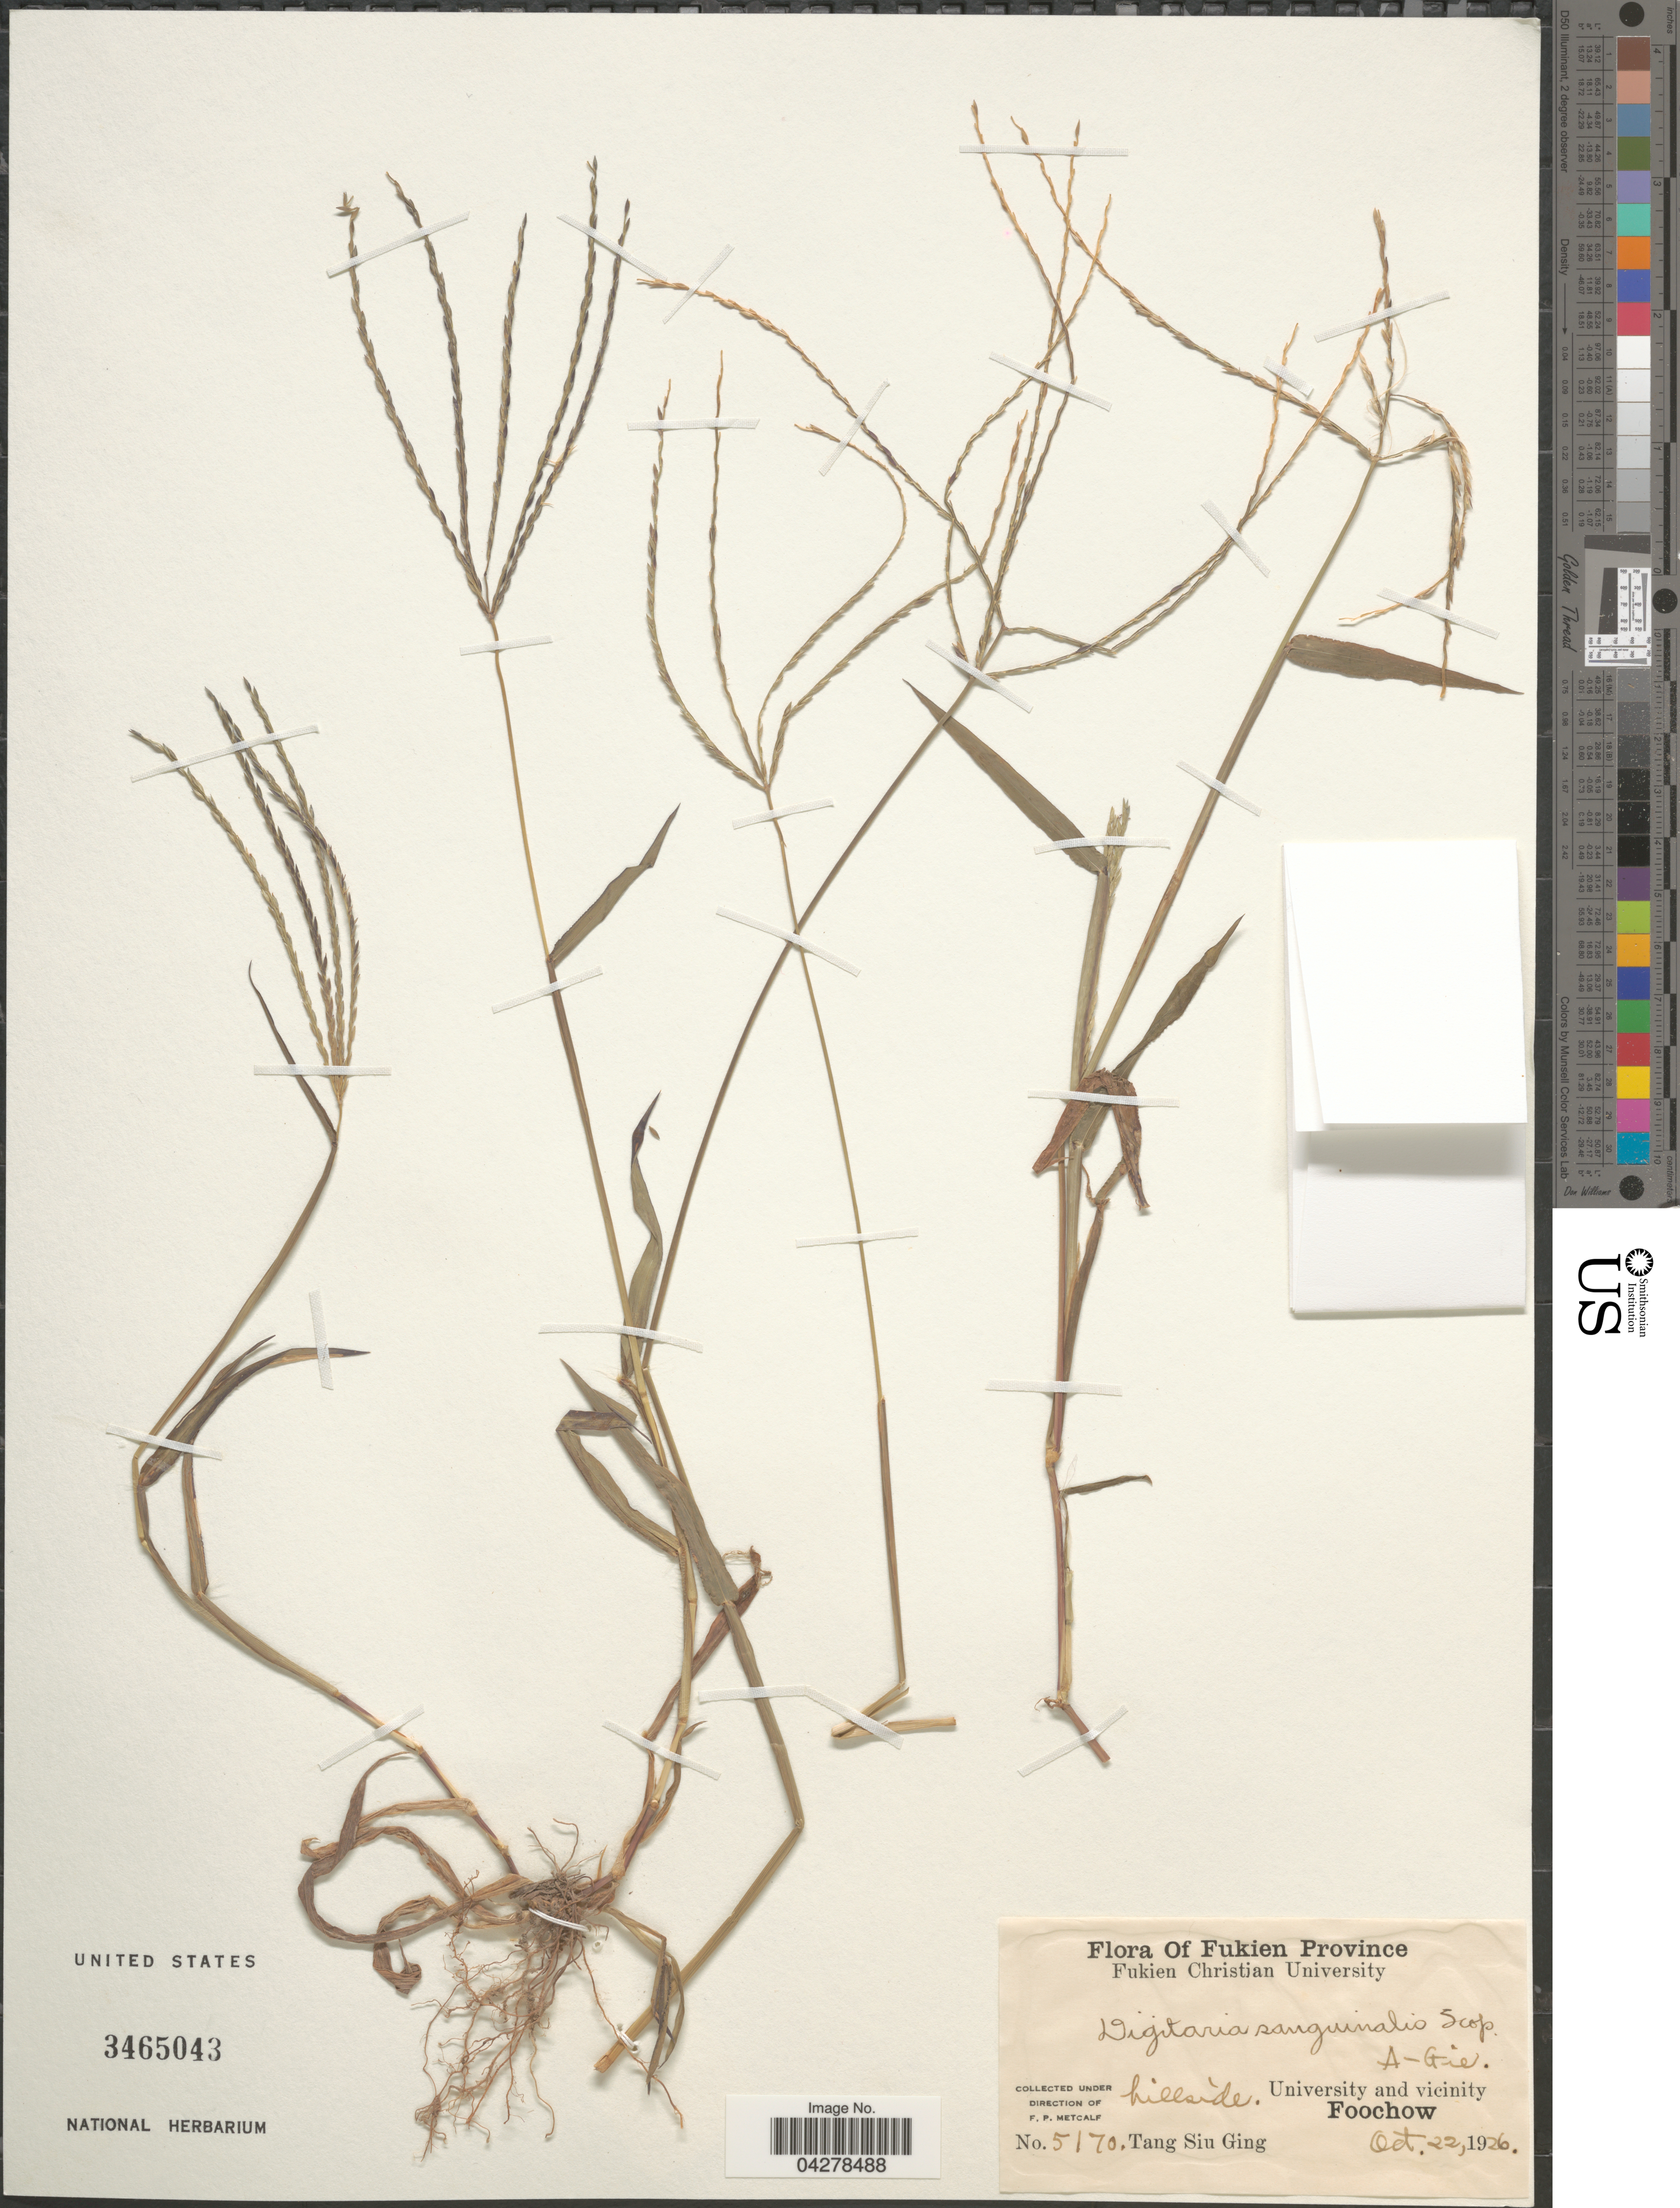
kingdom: Plantae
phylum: Tracheophyta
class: Liliopsida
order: Poales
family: Poaceae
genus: Digitaria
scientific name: Digitaria sanguinalis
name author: (L.) Scop.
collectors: T. Ging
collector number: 5170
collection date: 1926-10-22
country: China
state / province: Fujian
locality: Fukien Province. Hillside. University and vicinity Foochow.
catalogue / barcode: US 3465043